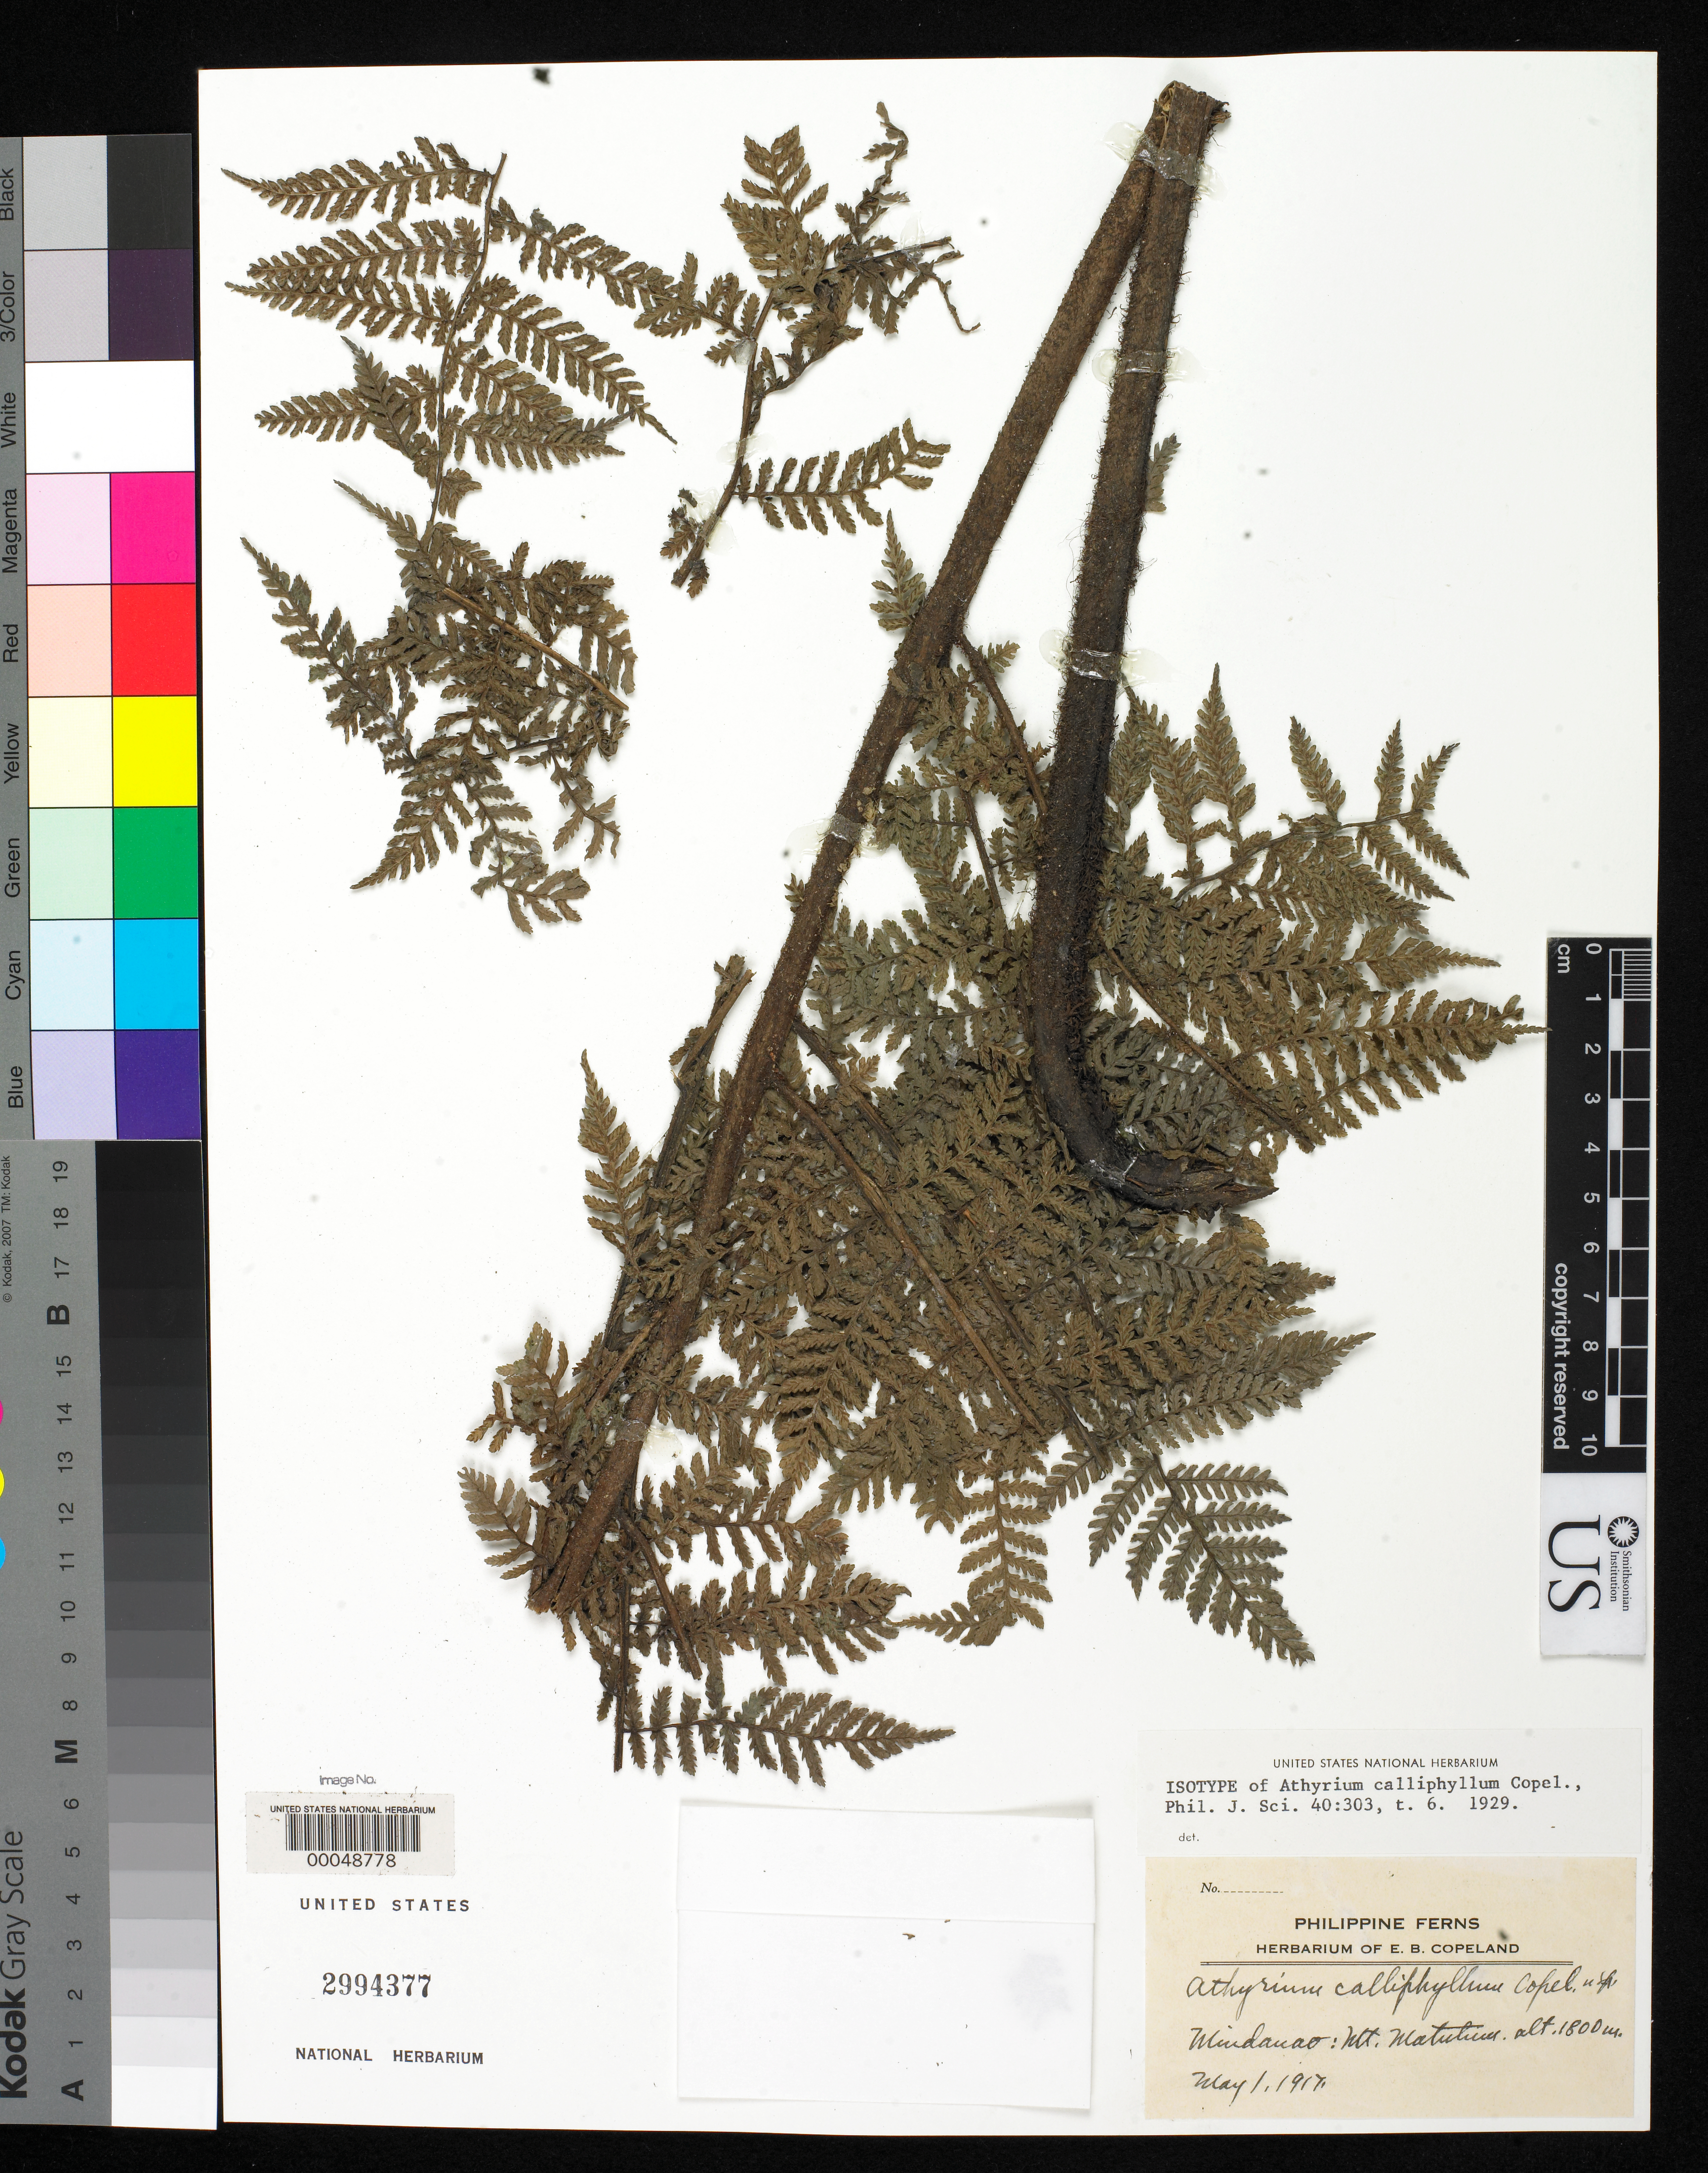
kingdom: Plantae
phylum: Tracheophyta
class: Polypodiopsida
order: Polypodiales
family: Athyriaceae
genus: Athyrium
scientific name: Athyrium calliphyllum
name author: Copel.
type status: Isotype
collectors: E. B. Copeland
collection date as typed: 01 May 1917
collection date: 1917-05-01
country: Philippines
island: Mindanao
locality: Mt. Matutum.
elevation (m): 1800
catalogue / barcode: US 2994377